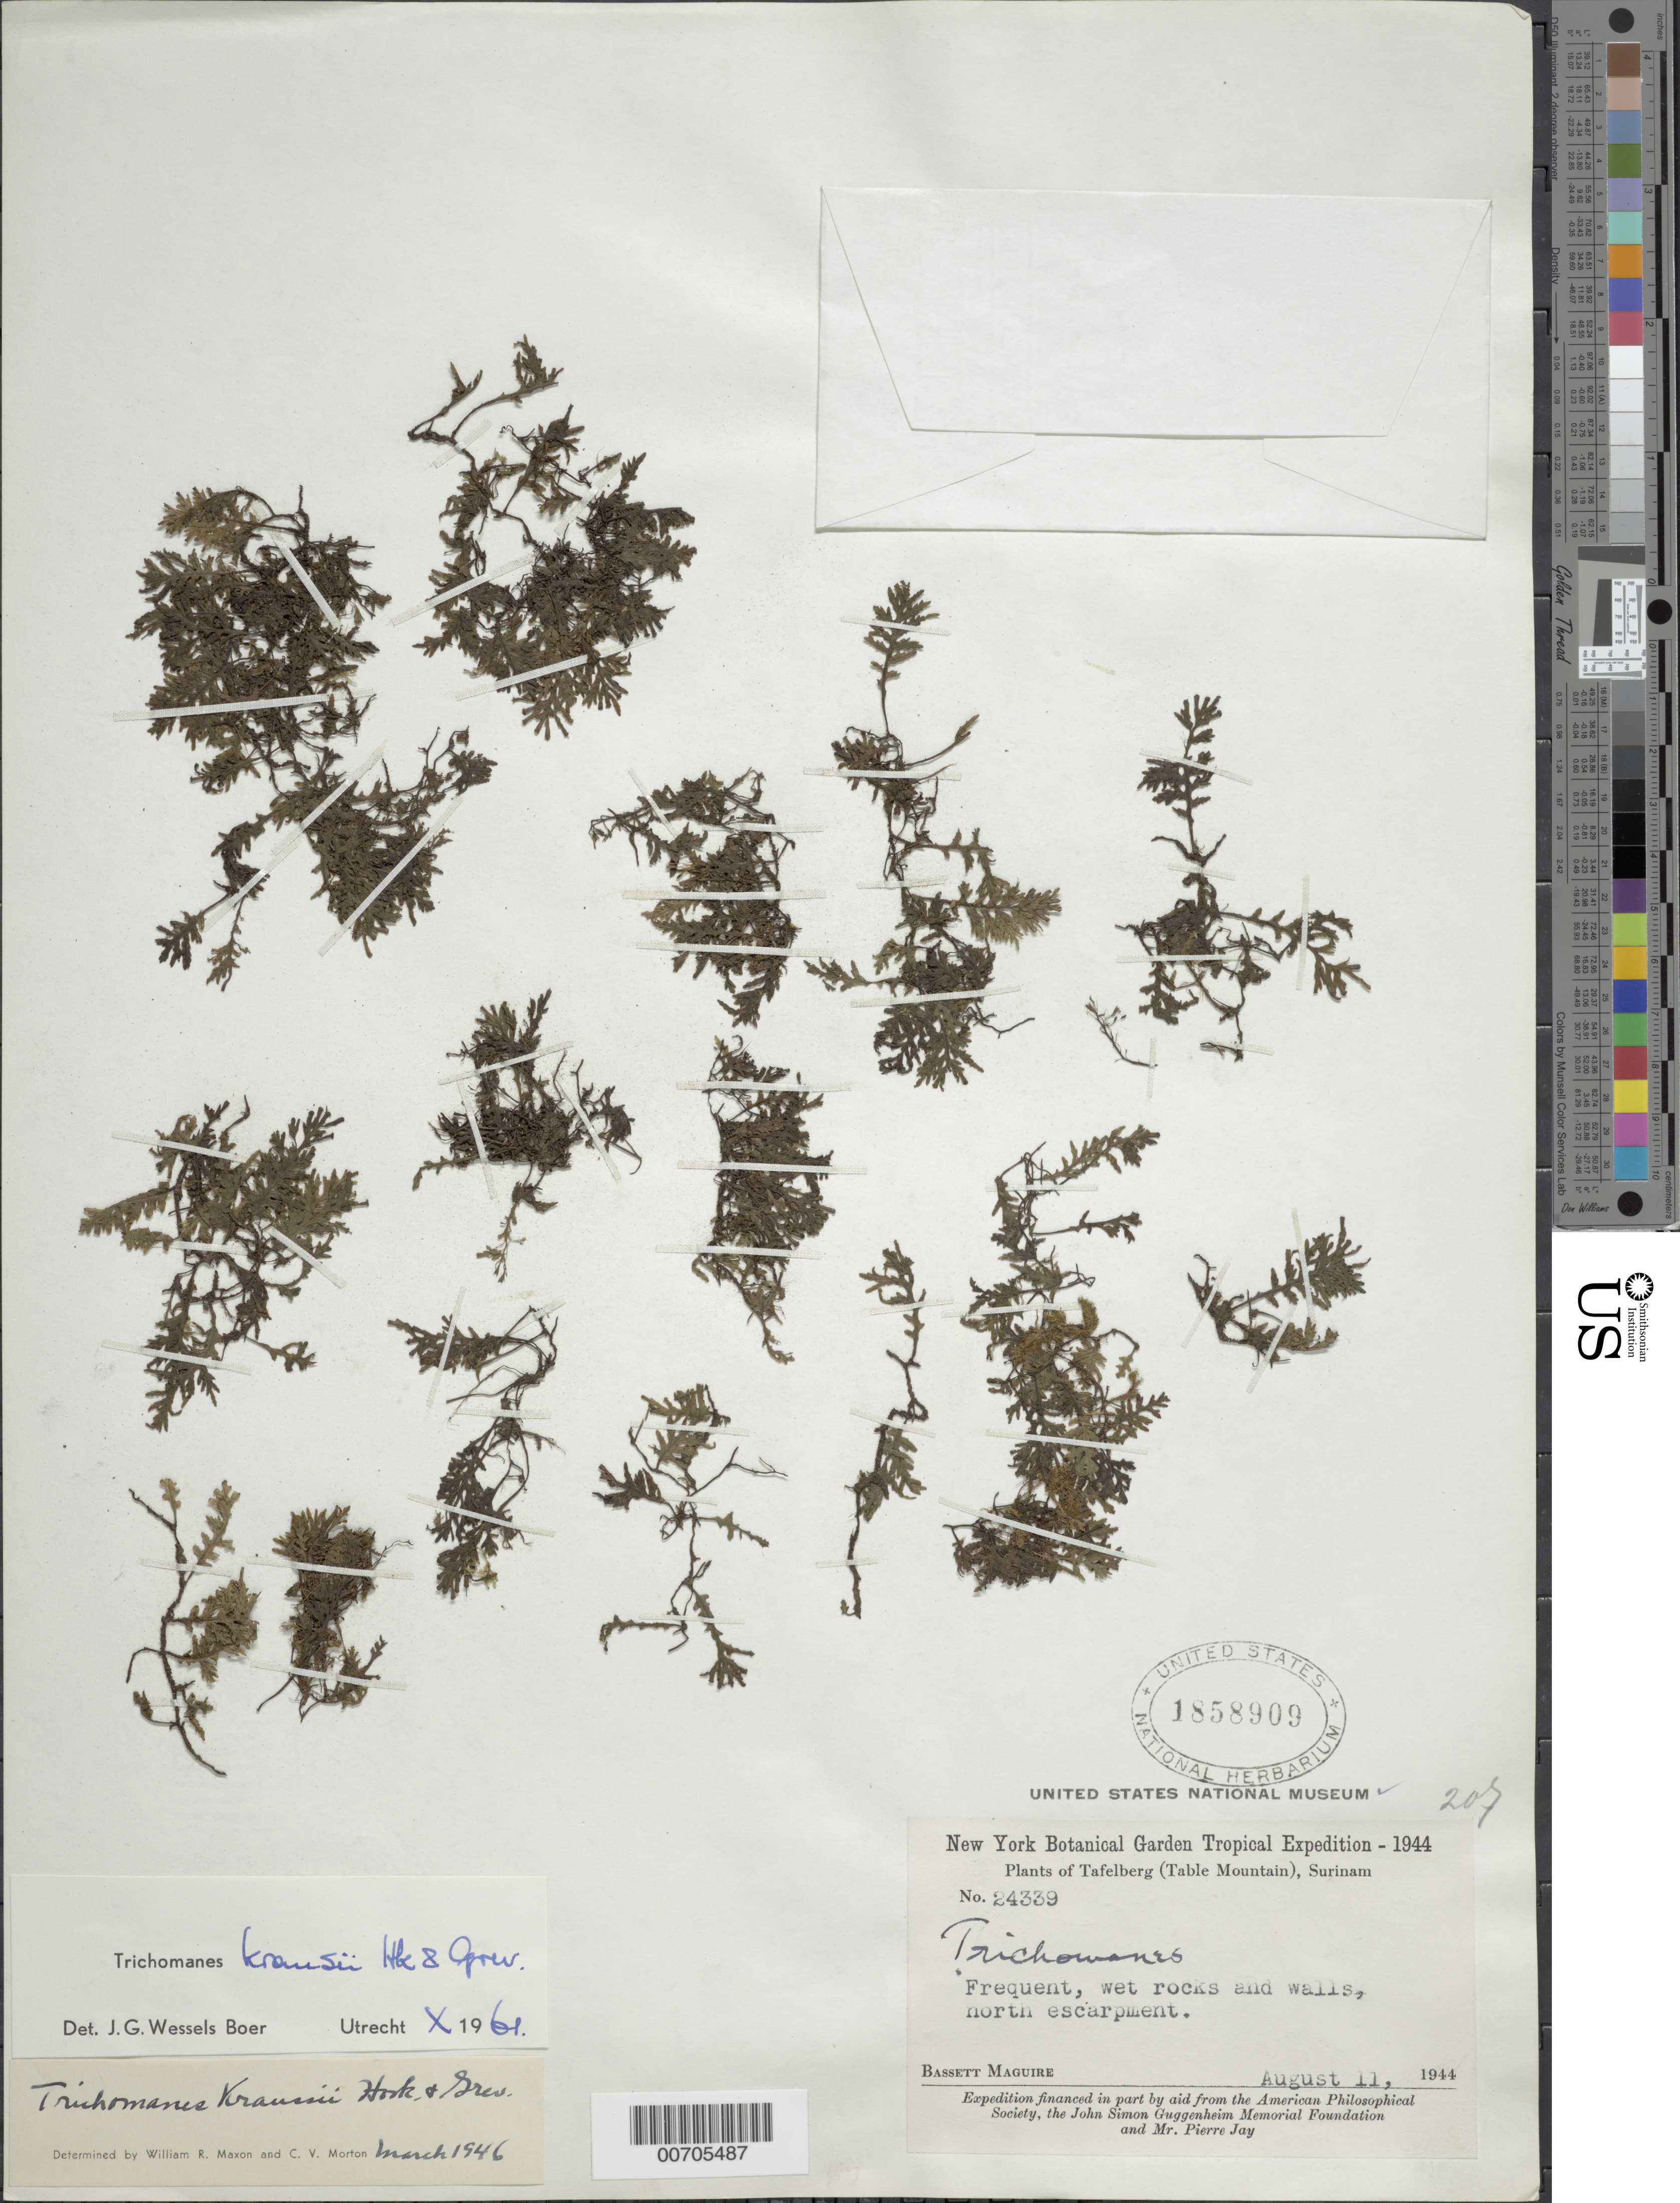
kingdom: Plantae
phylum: Tracheophyta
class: Polypodiopsida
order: Hymenophyllales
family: Hymenophyllaceae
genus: Didymoglossum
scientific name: Didymoglossum kraussii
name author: (Hook. & Grev.) C. Presl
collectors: B. Maguire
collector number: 24339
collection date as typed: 11-Aug-44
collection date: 1944-08-11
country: Suriname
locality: Tafelberg (Table Mountain), north escarpment base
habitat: Wet rocks and walls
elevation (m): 390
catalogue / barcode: US 1858909